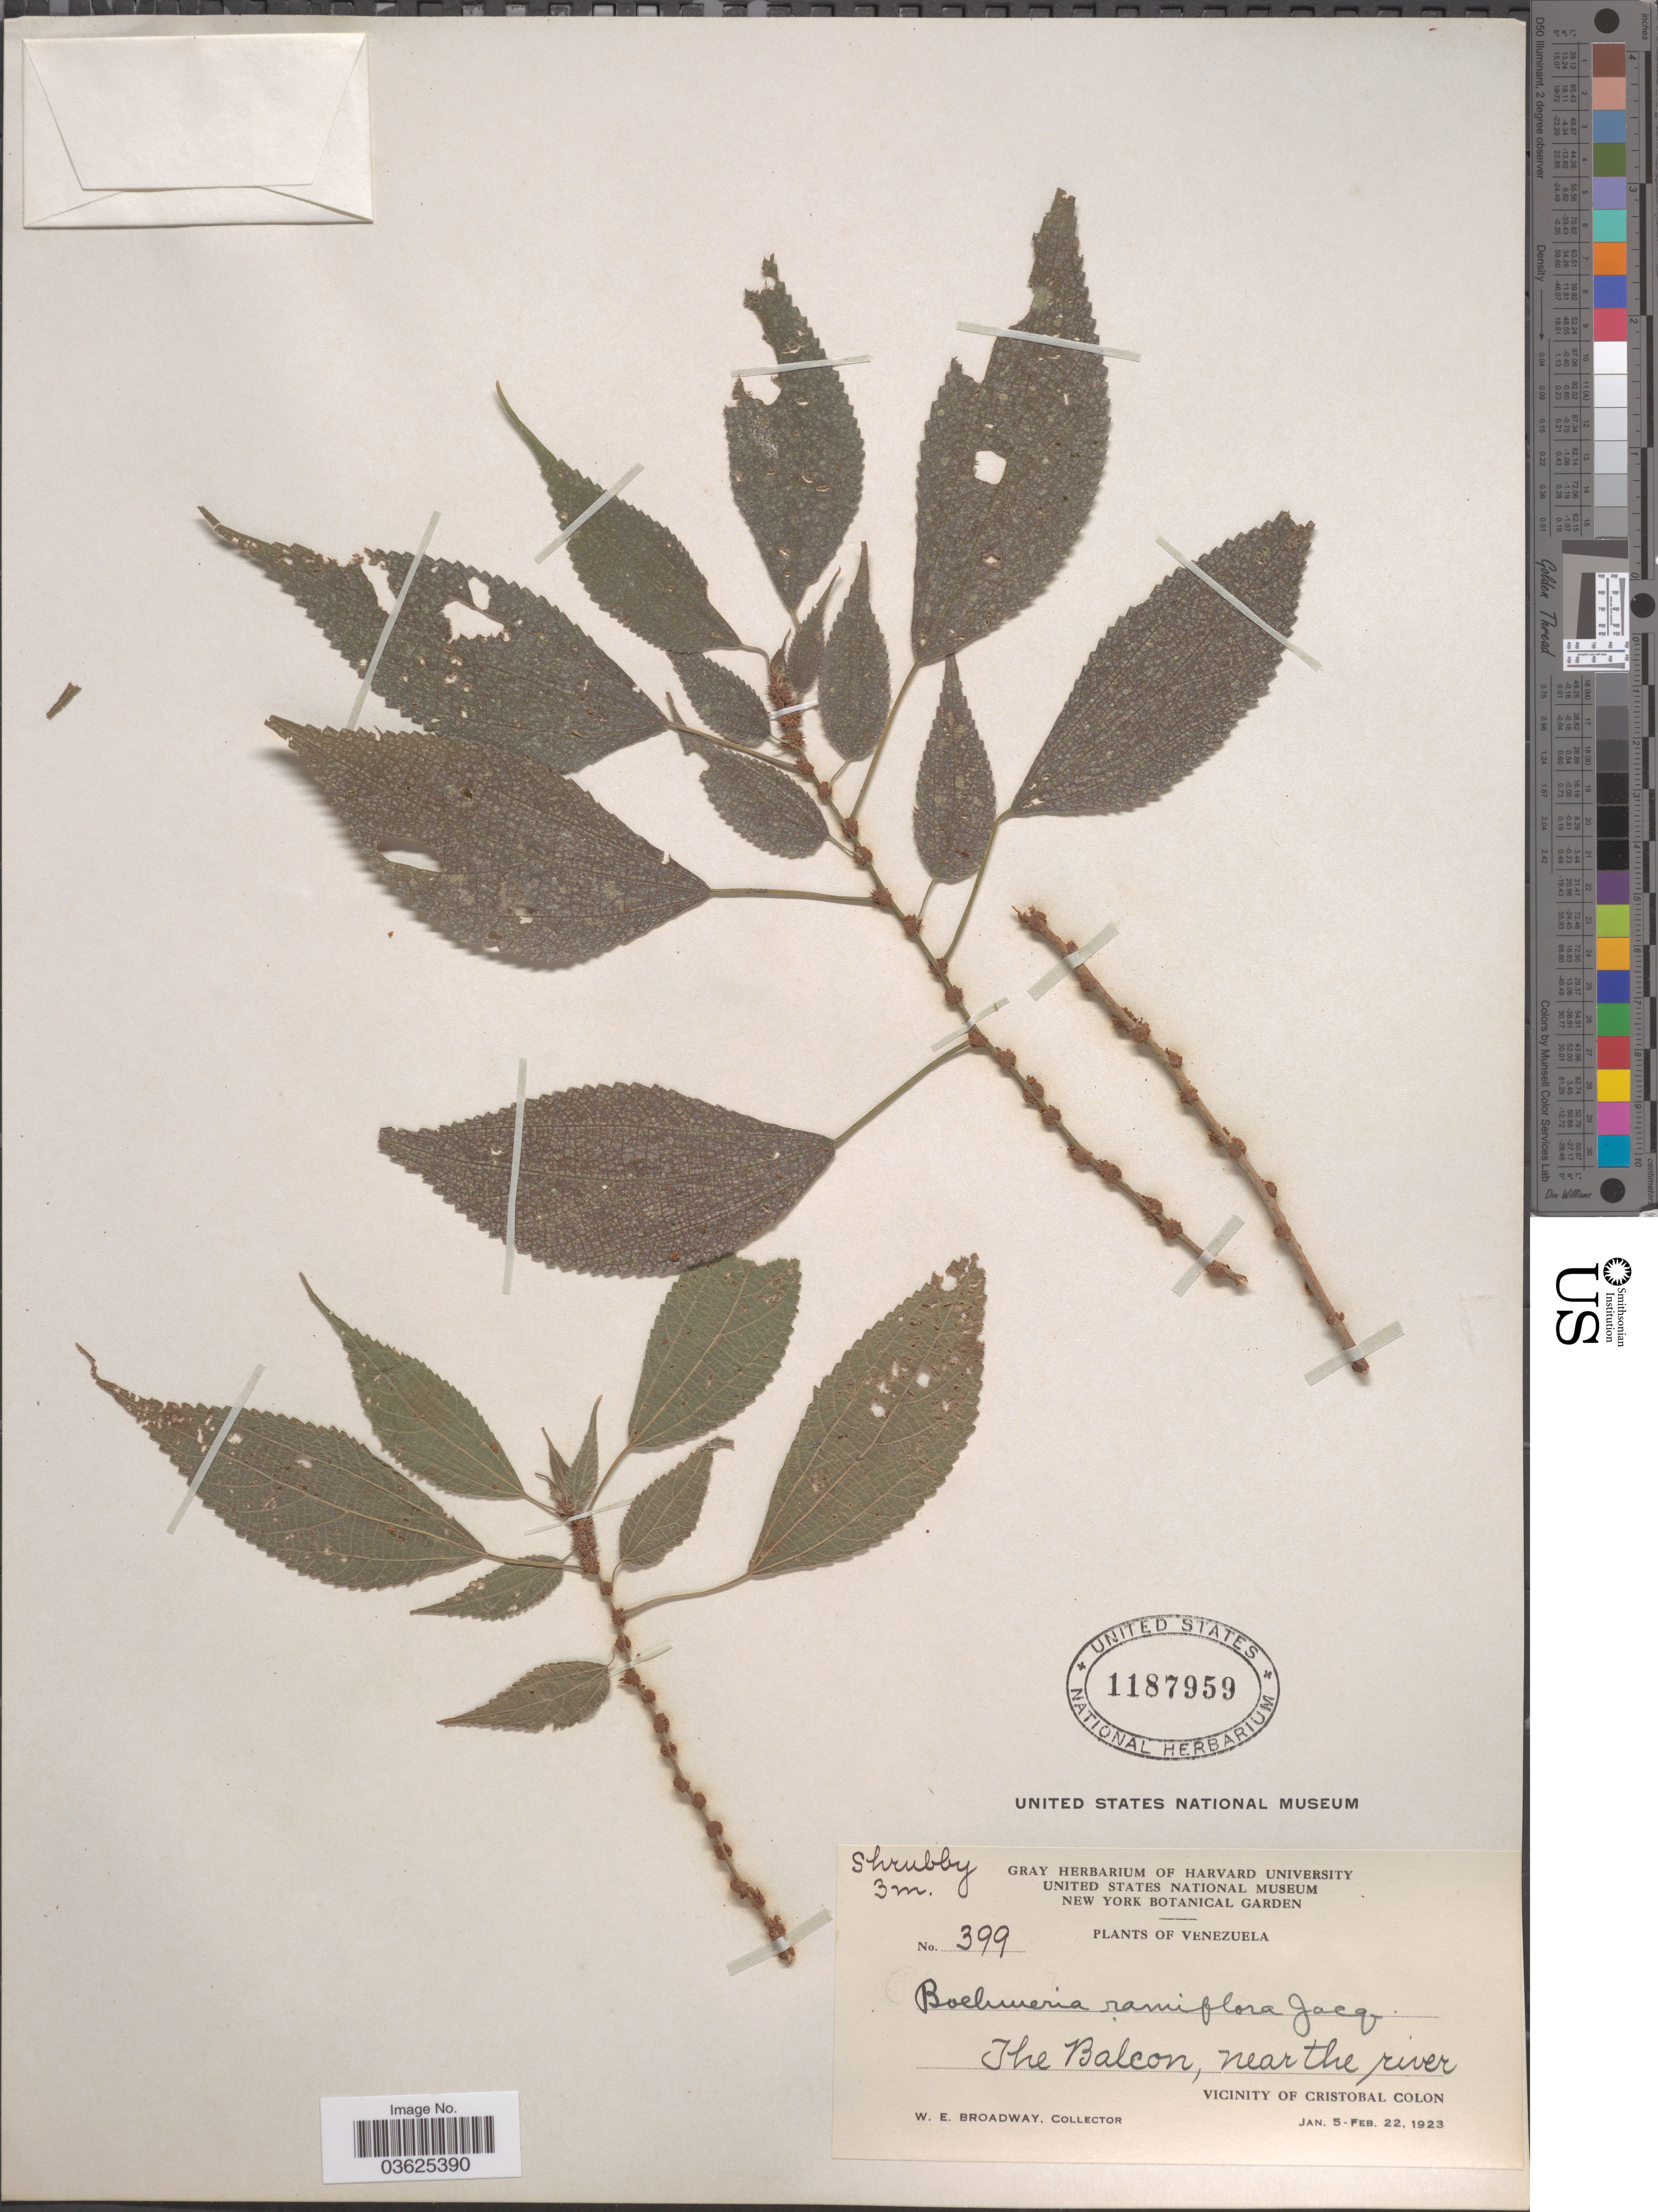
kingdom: Plantae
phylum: Tracheophyta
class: Magnoliopsida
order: Rosales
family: Urticaceae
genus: Boehmeria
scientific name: Boehmeria ramiflora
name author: Jacq.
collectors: W. E. Broadway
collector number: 399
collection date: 1923-01-05/1923-02-22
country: Venezuela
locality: The Balcon, near the river. Vicinity of Cristobal Colon.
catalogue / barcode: US 1187959